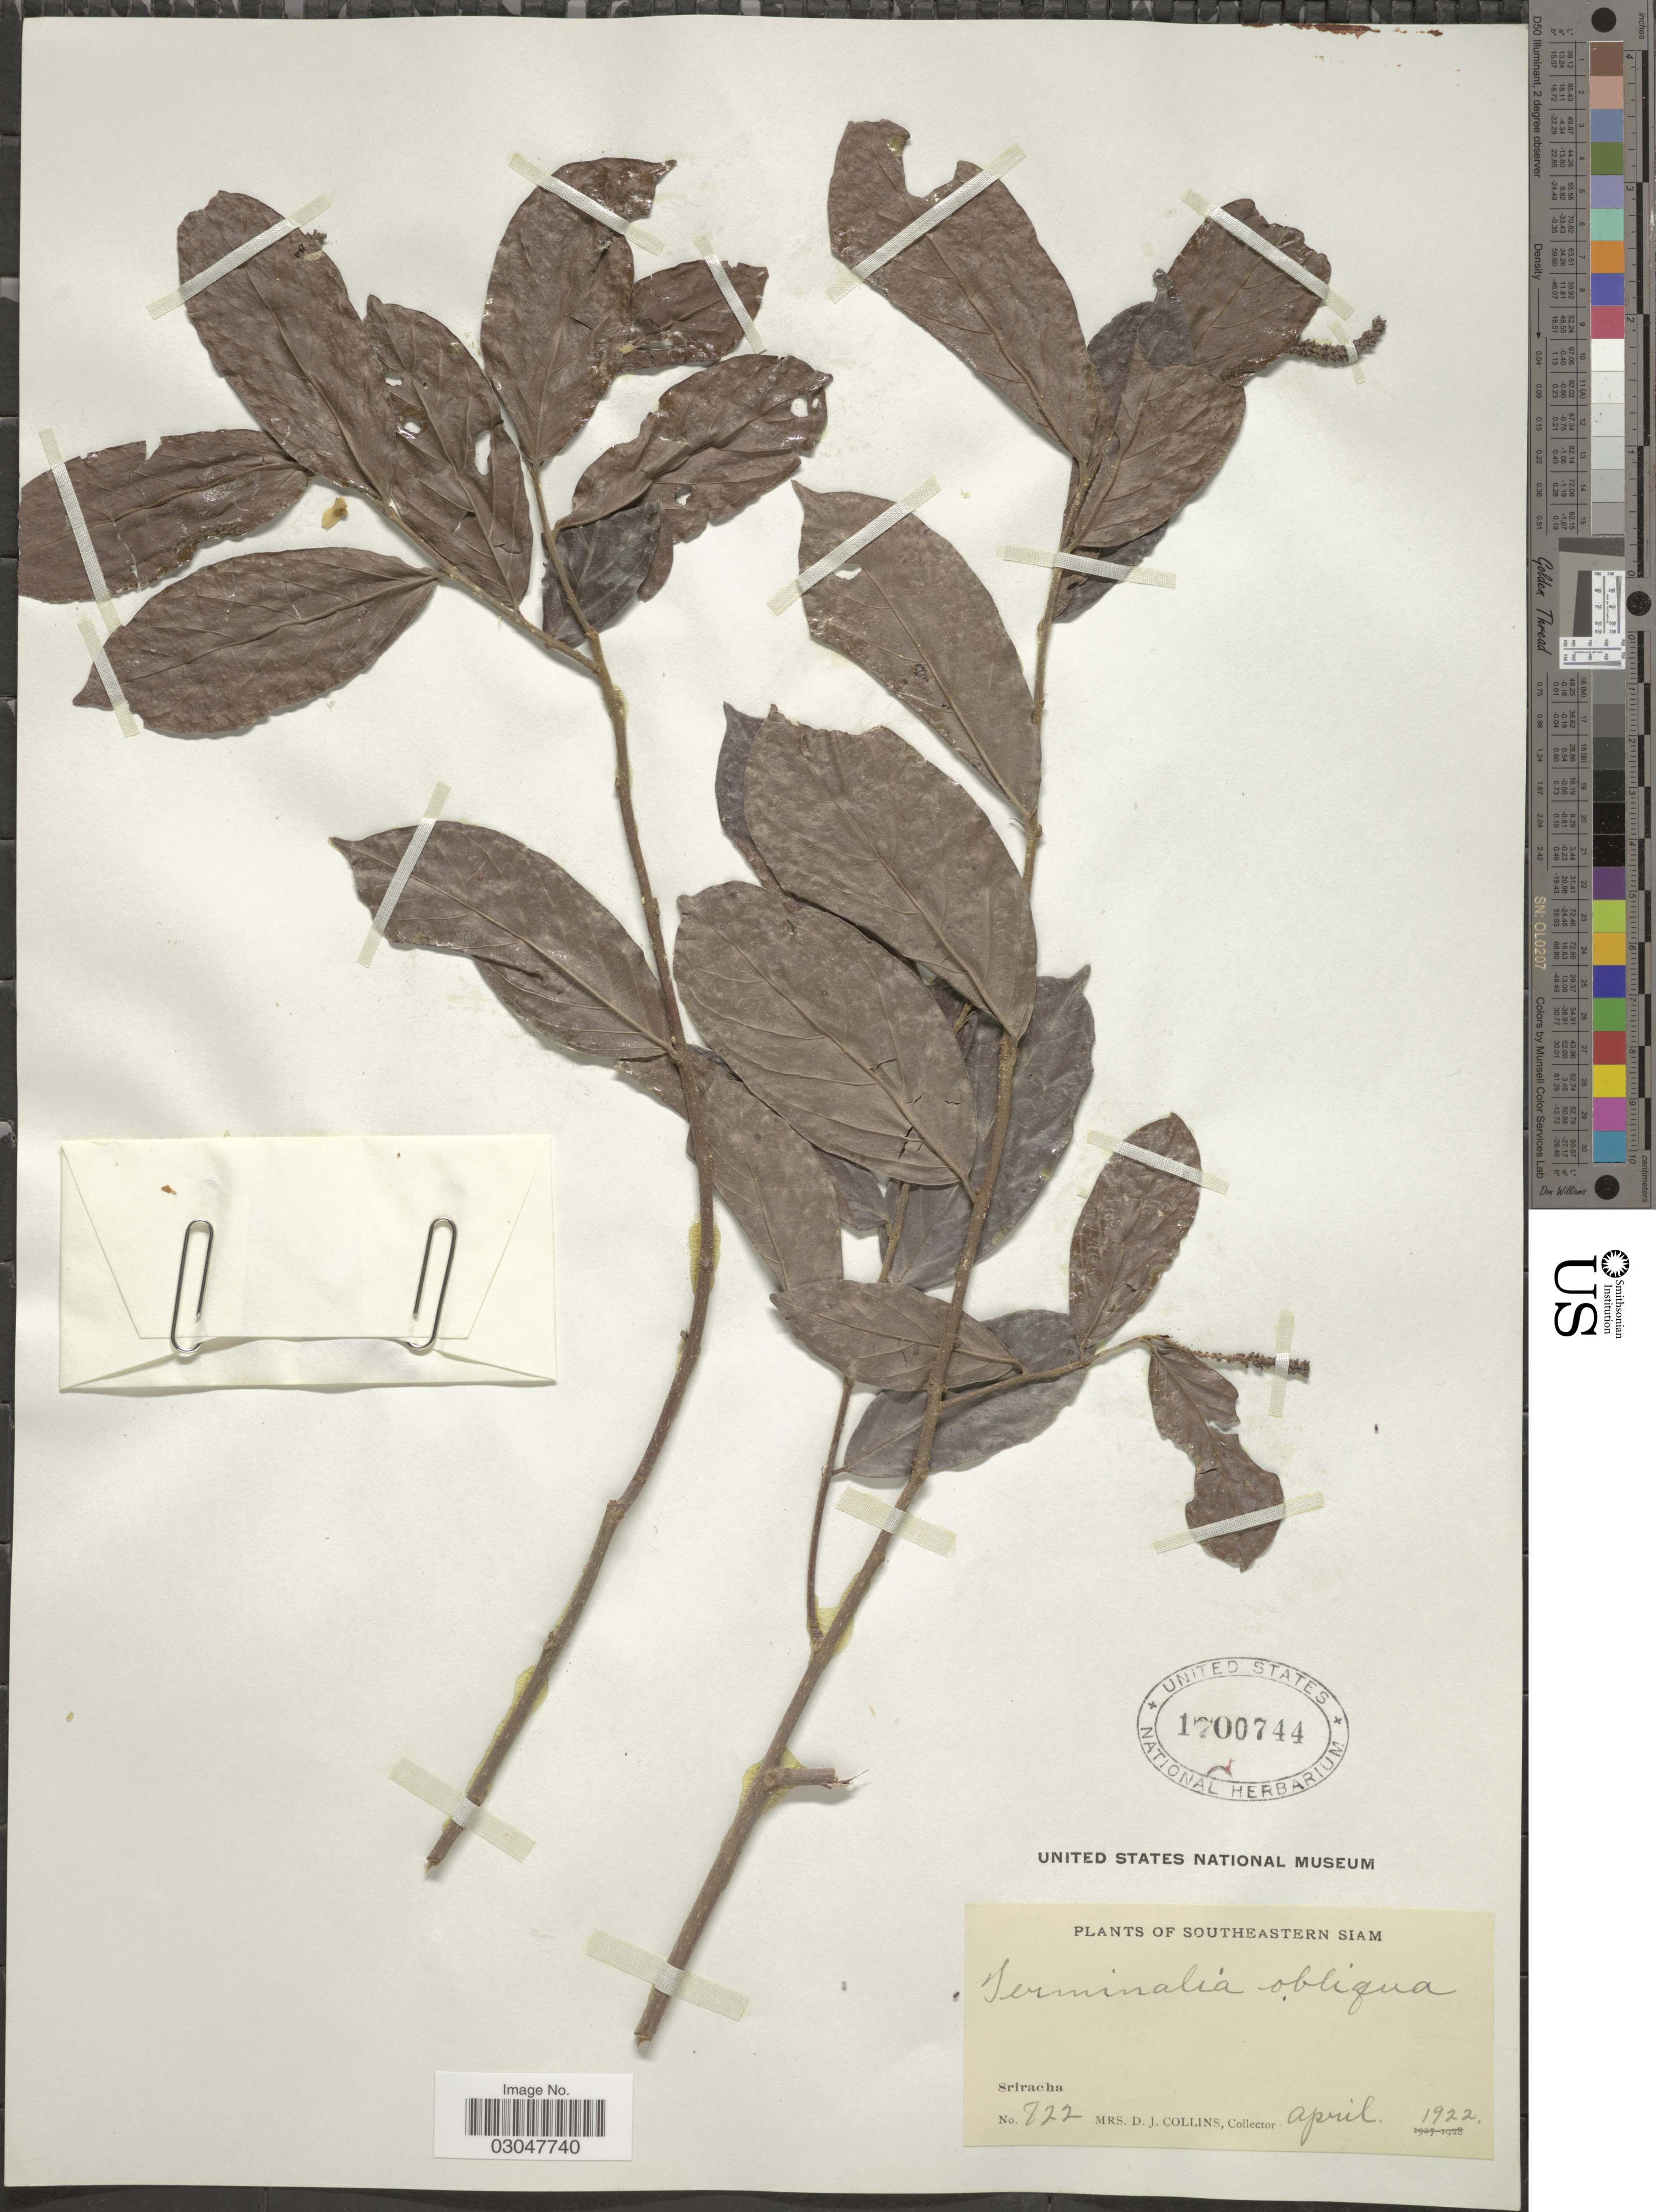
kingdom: Plantae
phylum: Tracheophyta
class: Magnoliopsida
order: Myrtales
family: Combretaceae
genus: Terminalia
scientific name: Terminalia obliqua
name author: Craib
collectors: Mrs. D. J. Collins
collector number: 822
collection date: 1922-04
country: Thailand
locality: Southeastern Siam. Sriracha.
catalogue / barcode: US 1700744